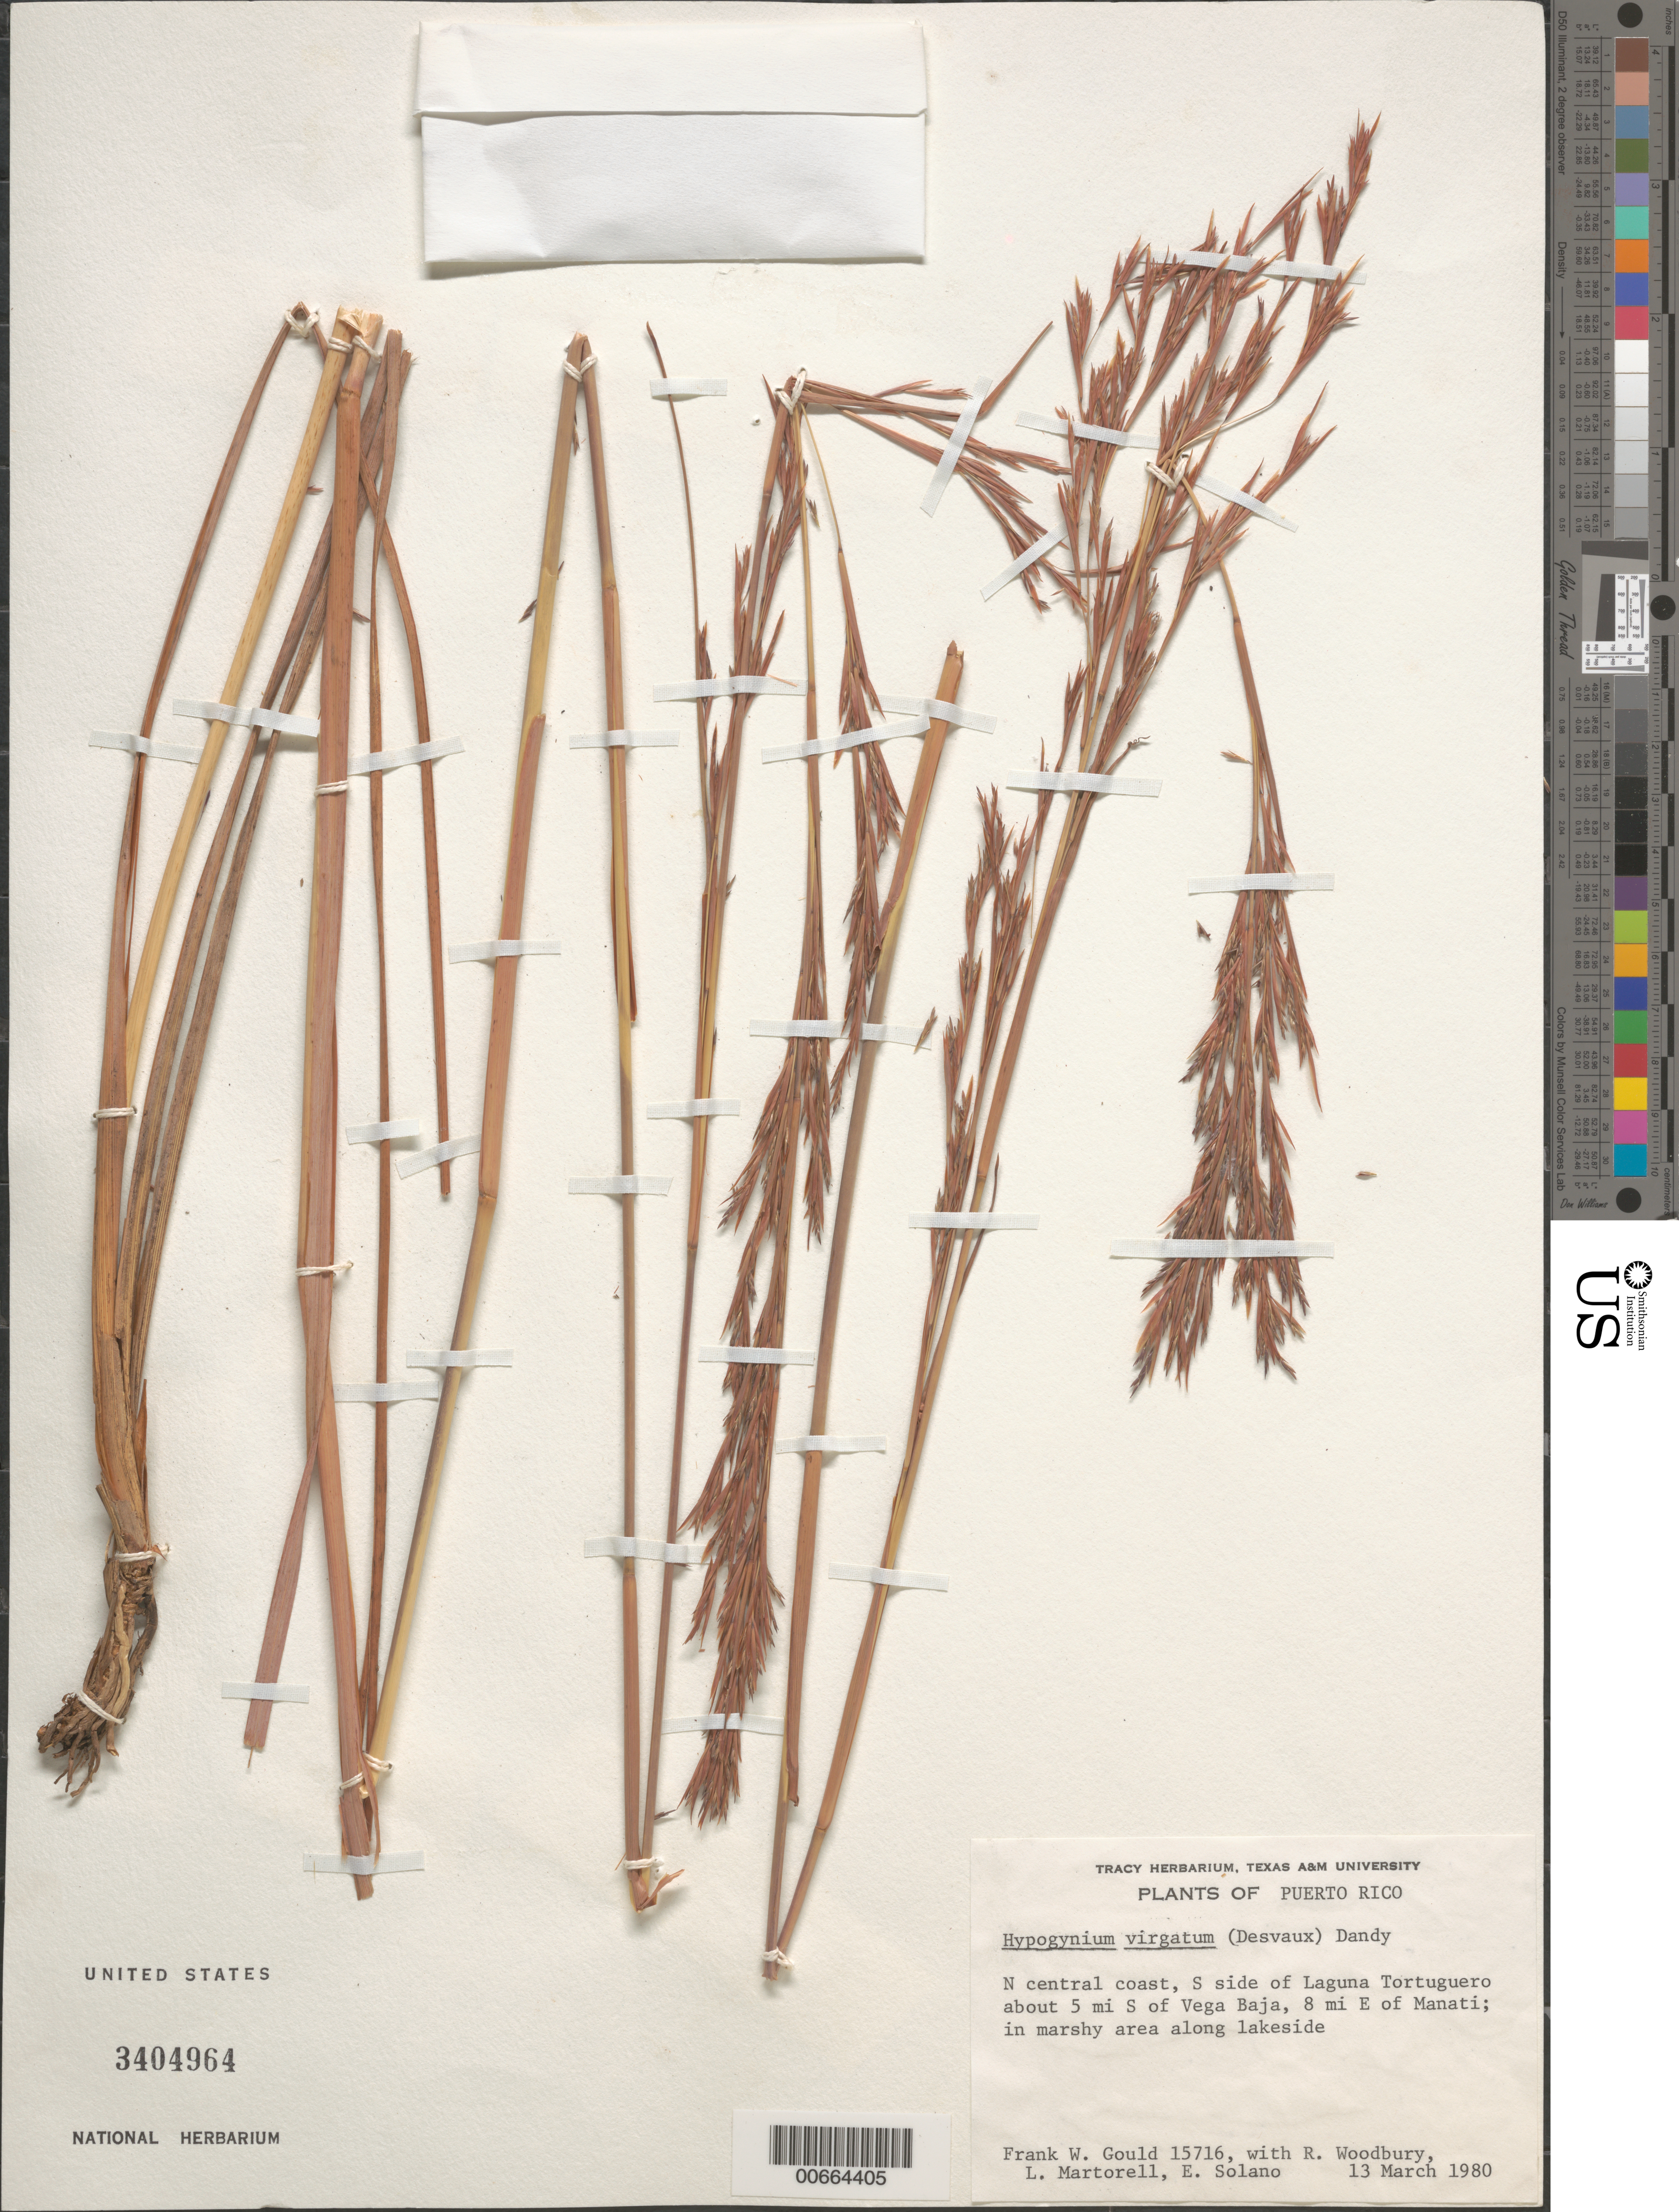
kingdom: Plantae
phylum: Tracheophyta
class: Liliopsida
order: Poales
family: Poaceae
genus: Andropogon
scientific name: Andropogon virgatus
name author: Desv. ex Ham.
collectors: F. W. Gould, R. O. Woodbury, L. Martorell & E. Solano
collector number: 15716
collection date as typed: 13 Mar 1980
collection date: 1980-03-13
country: Puerto Rico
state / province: Manatí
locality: N Central Coast, S side of Laguna Tortuguero about 5 mi S of Vega Baja, 8 mi E of Manati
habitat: Marshy area along lakeside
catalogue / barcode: US 3404964